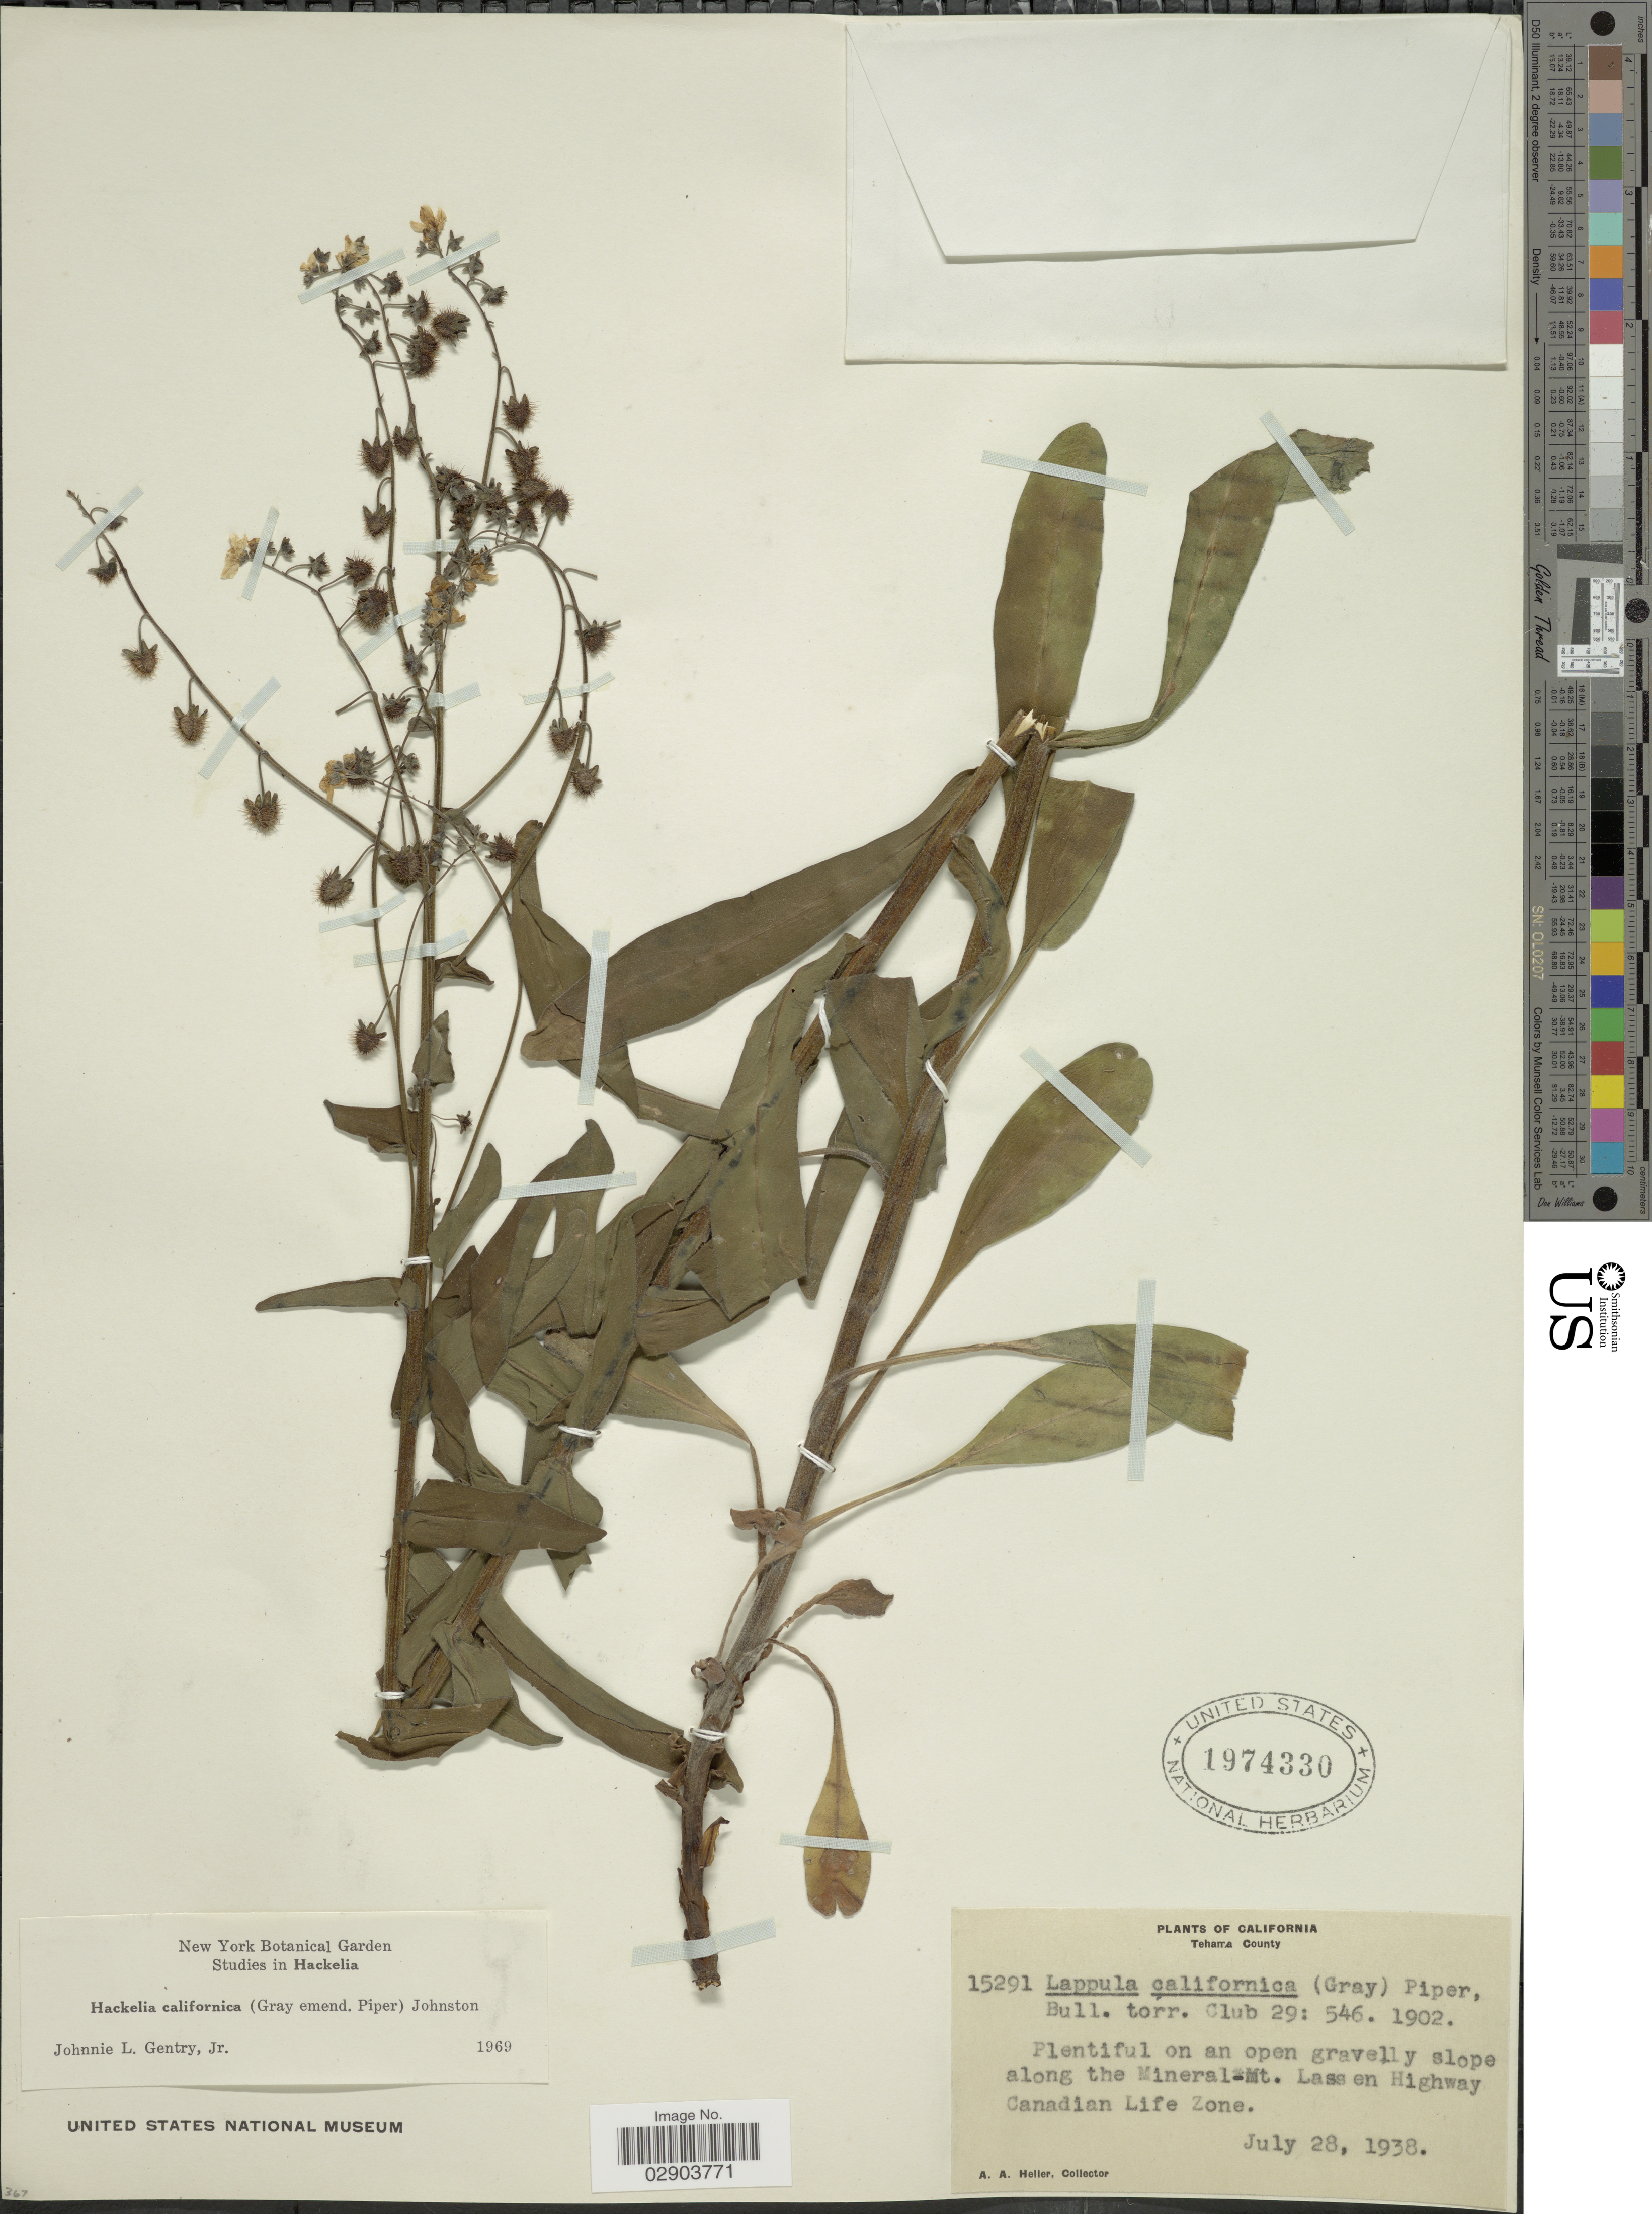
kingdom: Plantae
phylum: Tracheophyta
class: Magnoliopsida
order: Boraginales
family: Boraginaceae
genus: Hackelia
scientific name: Hackelia californica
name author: (A. Gray) I.M. Johnst.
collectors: A. A. Heller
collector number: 15291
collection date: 1938-07-28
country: United States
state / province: California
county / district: Tehama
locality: Teharra County, Plentiful on an open gravelly slope along the Mineral-mt. Lass en Highway Canadian Life Zone.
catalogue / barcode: US 1974330